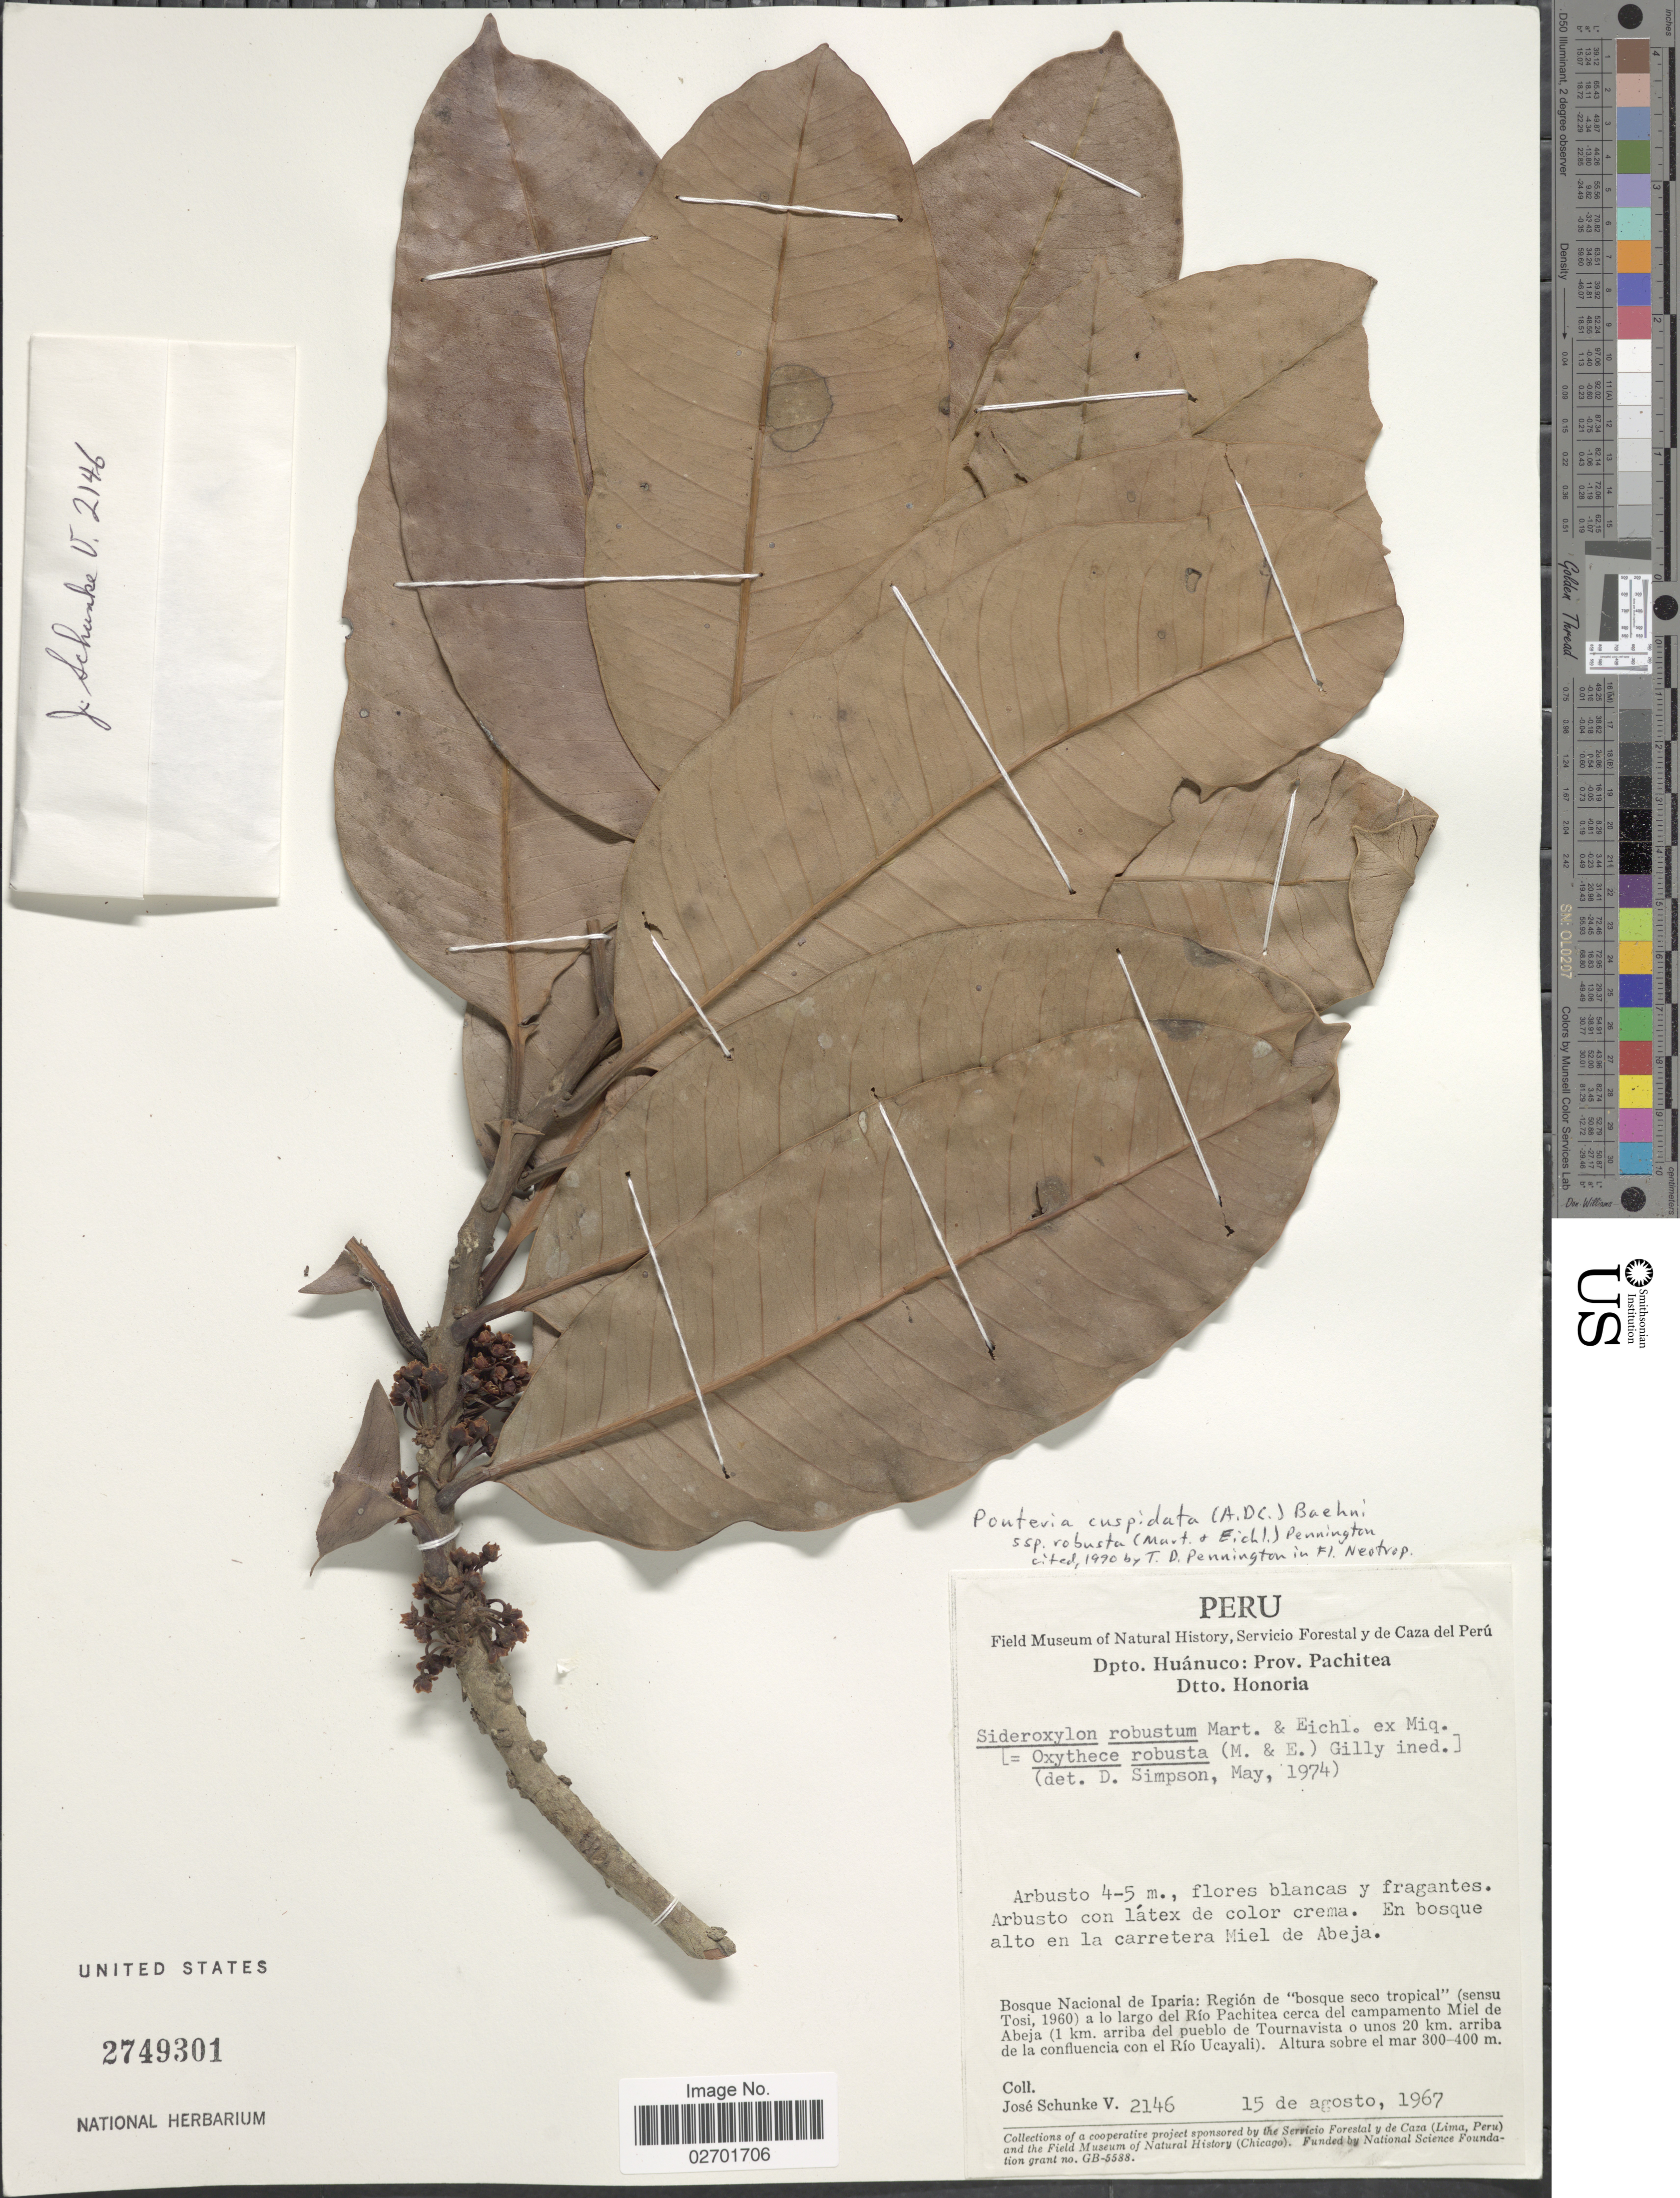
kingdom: Plantae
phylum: Tracheophyta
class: Magnoliopsida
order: Ericales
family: Sapotaceae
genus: Pouteria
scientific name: Pouteria cuspidata subsp. robusta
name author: (Mart. & Eichler) T.D. Penn.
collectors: J. Schunke Vigo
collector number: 2146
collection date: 1967-08-15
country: Peru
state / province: Huánuco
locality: Dpto. Huanuco: Prov. Pachitea, Dtto. Honoria, Bosque Nacional de Iparia: Region de bosque seco tropical (sensu Tosi 1960) a lo largo del Rio Pachitea cerca del campa,emto Miel de Abeja (1 km. arriba del pueblo de Tournavista o unos 20 km. arriba de la confluencia con el Rio Ucayali)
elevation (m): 300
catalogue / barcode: US 2749301